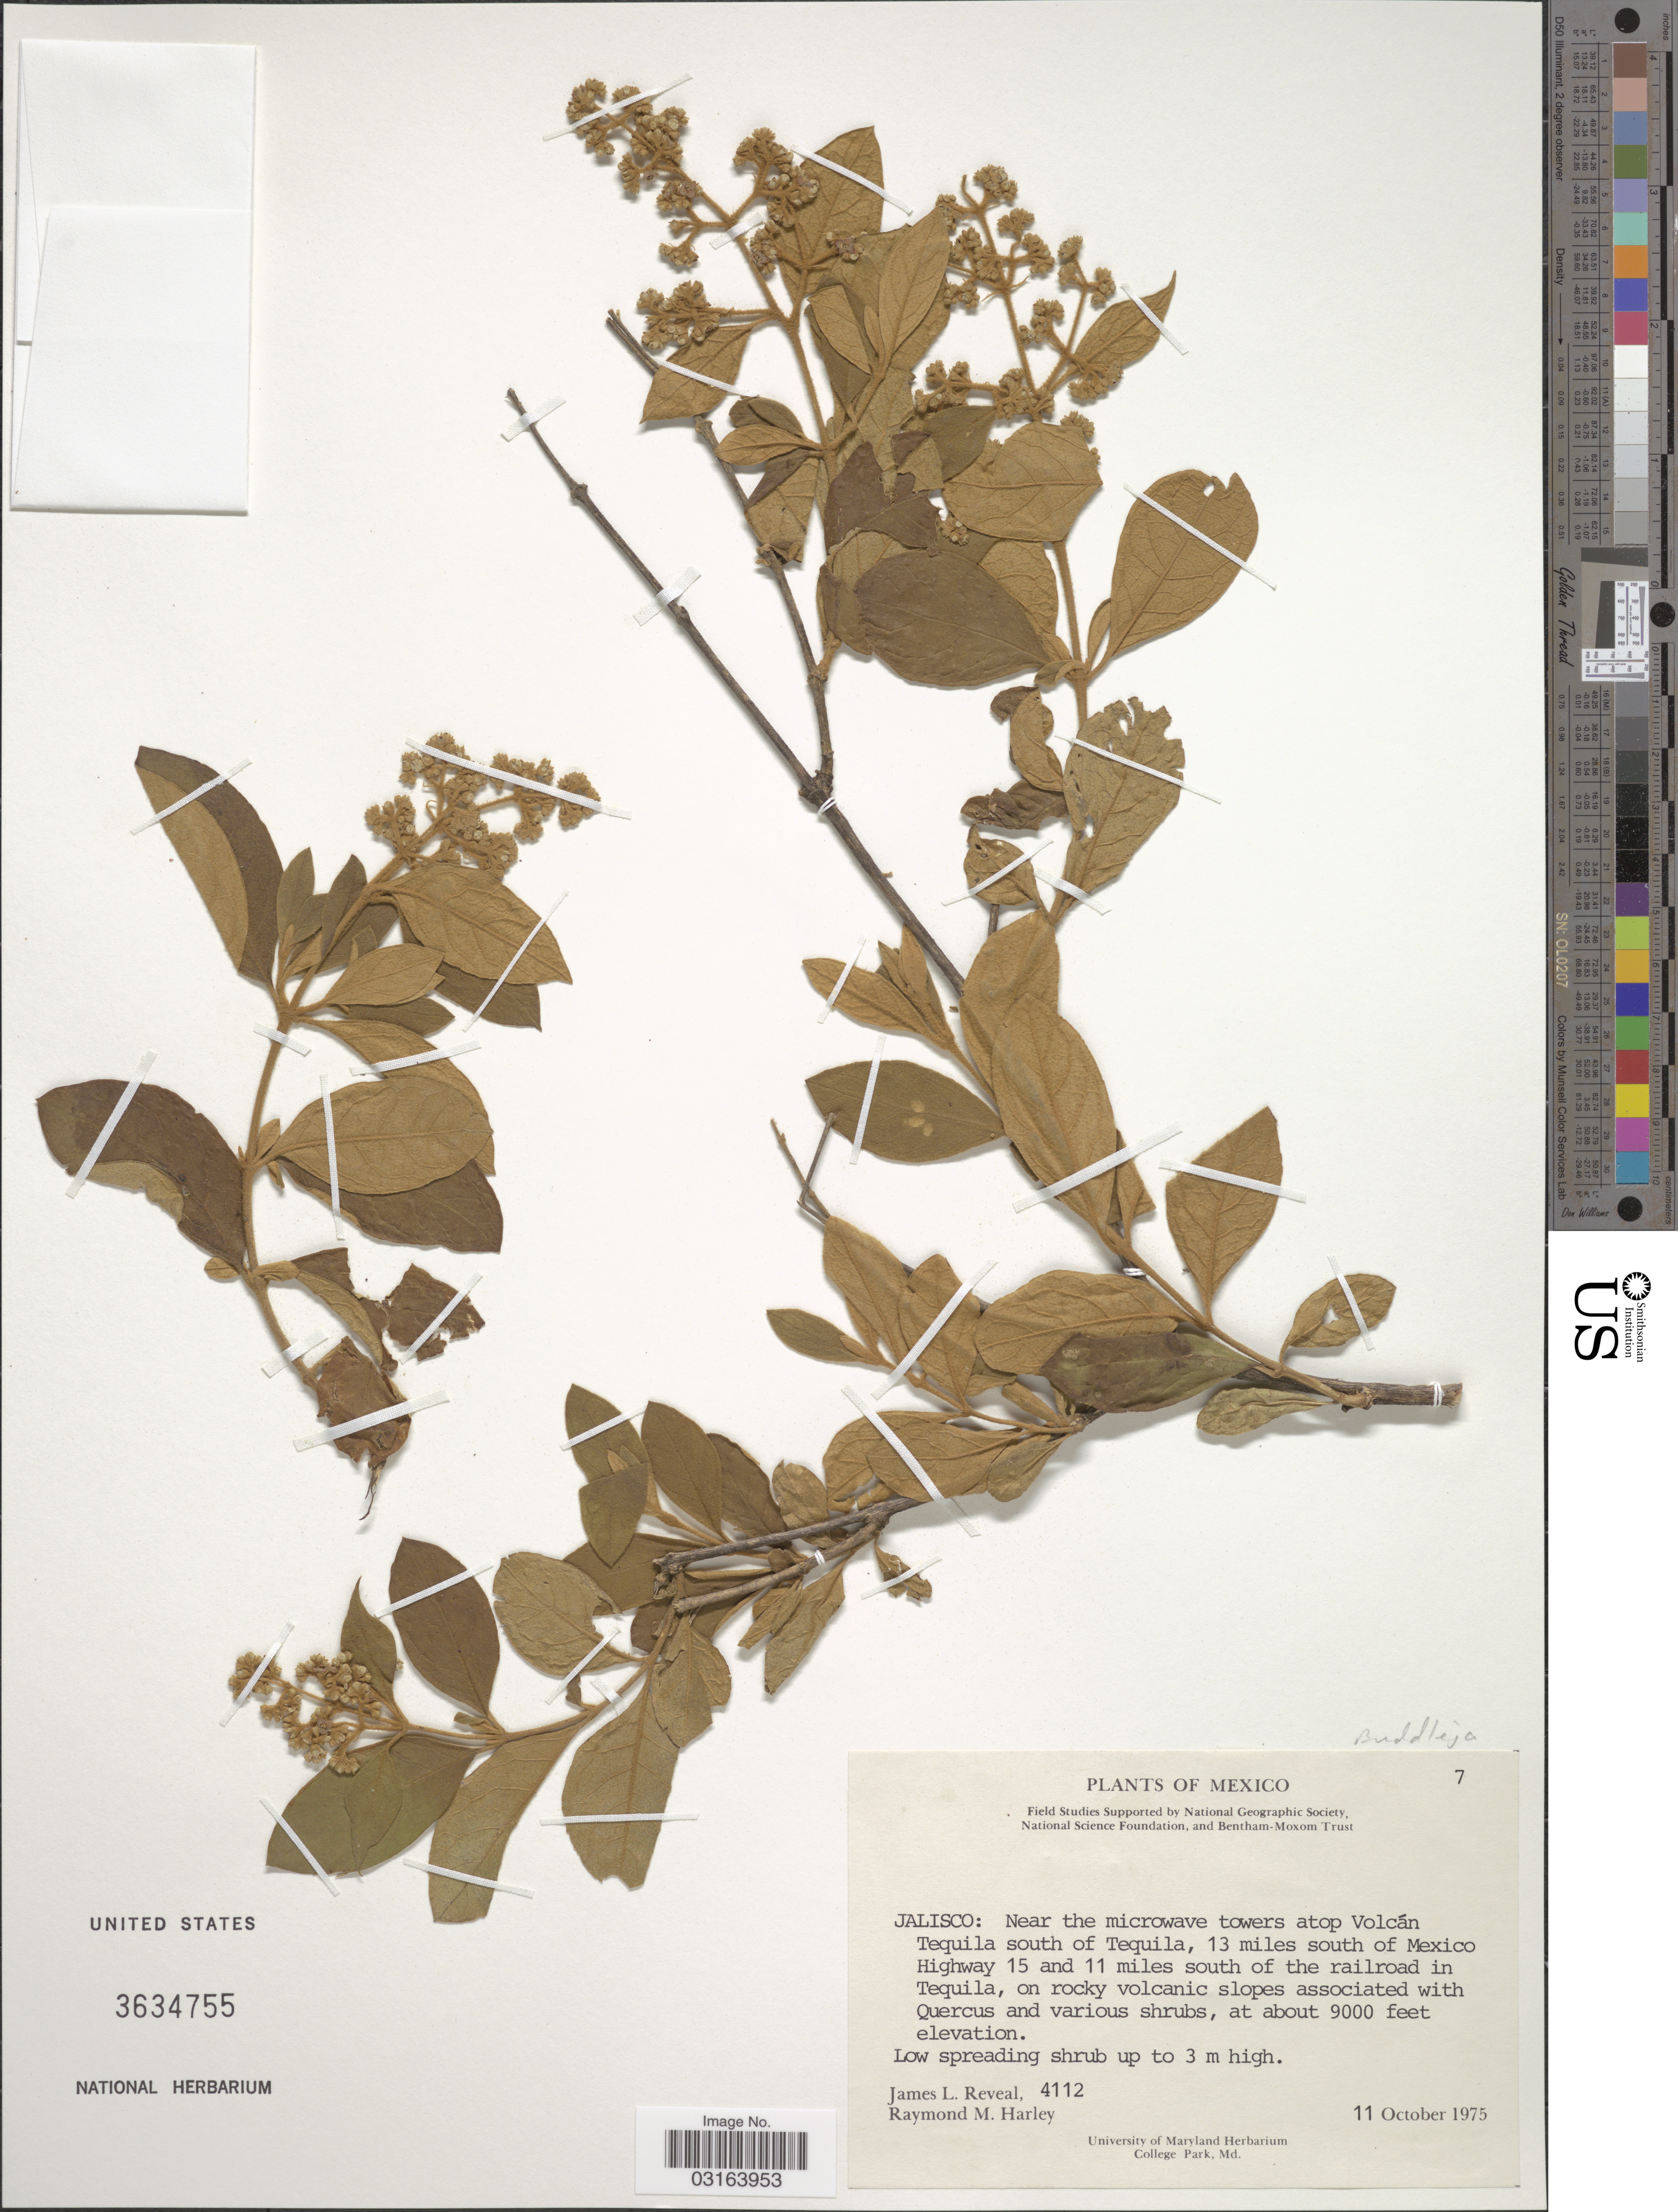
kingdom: Plantae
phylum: Tracheophyta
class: Magnoliopsida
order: Lamiales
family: Scrophulariaceae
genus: Buddleja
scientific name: Buddleja sp.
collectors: J. L. Reveal & R. M. Harley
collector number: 4112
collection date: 1975-10-11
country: Mexico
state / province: Jalisco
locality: Near the microwave towers atop Volcán Tequila south of Tequila, 13 miles south of Mexico Highway 15 and 11 miles south of the railroad in Tequila.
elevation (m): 2743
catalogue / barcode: US 3634755